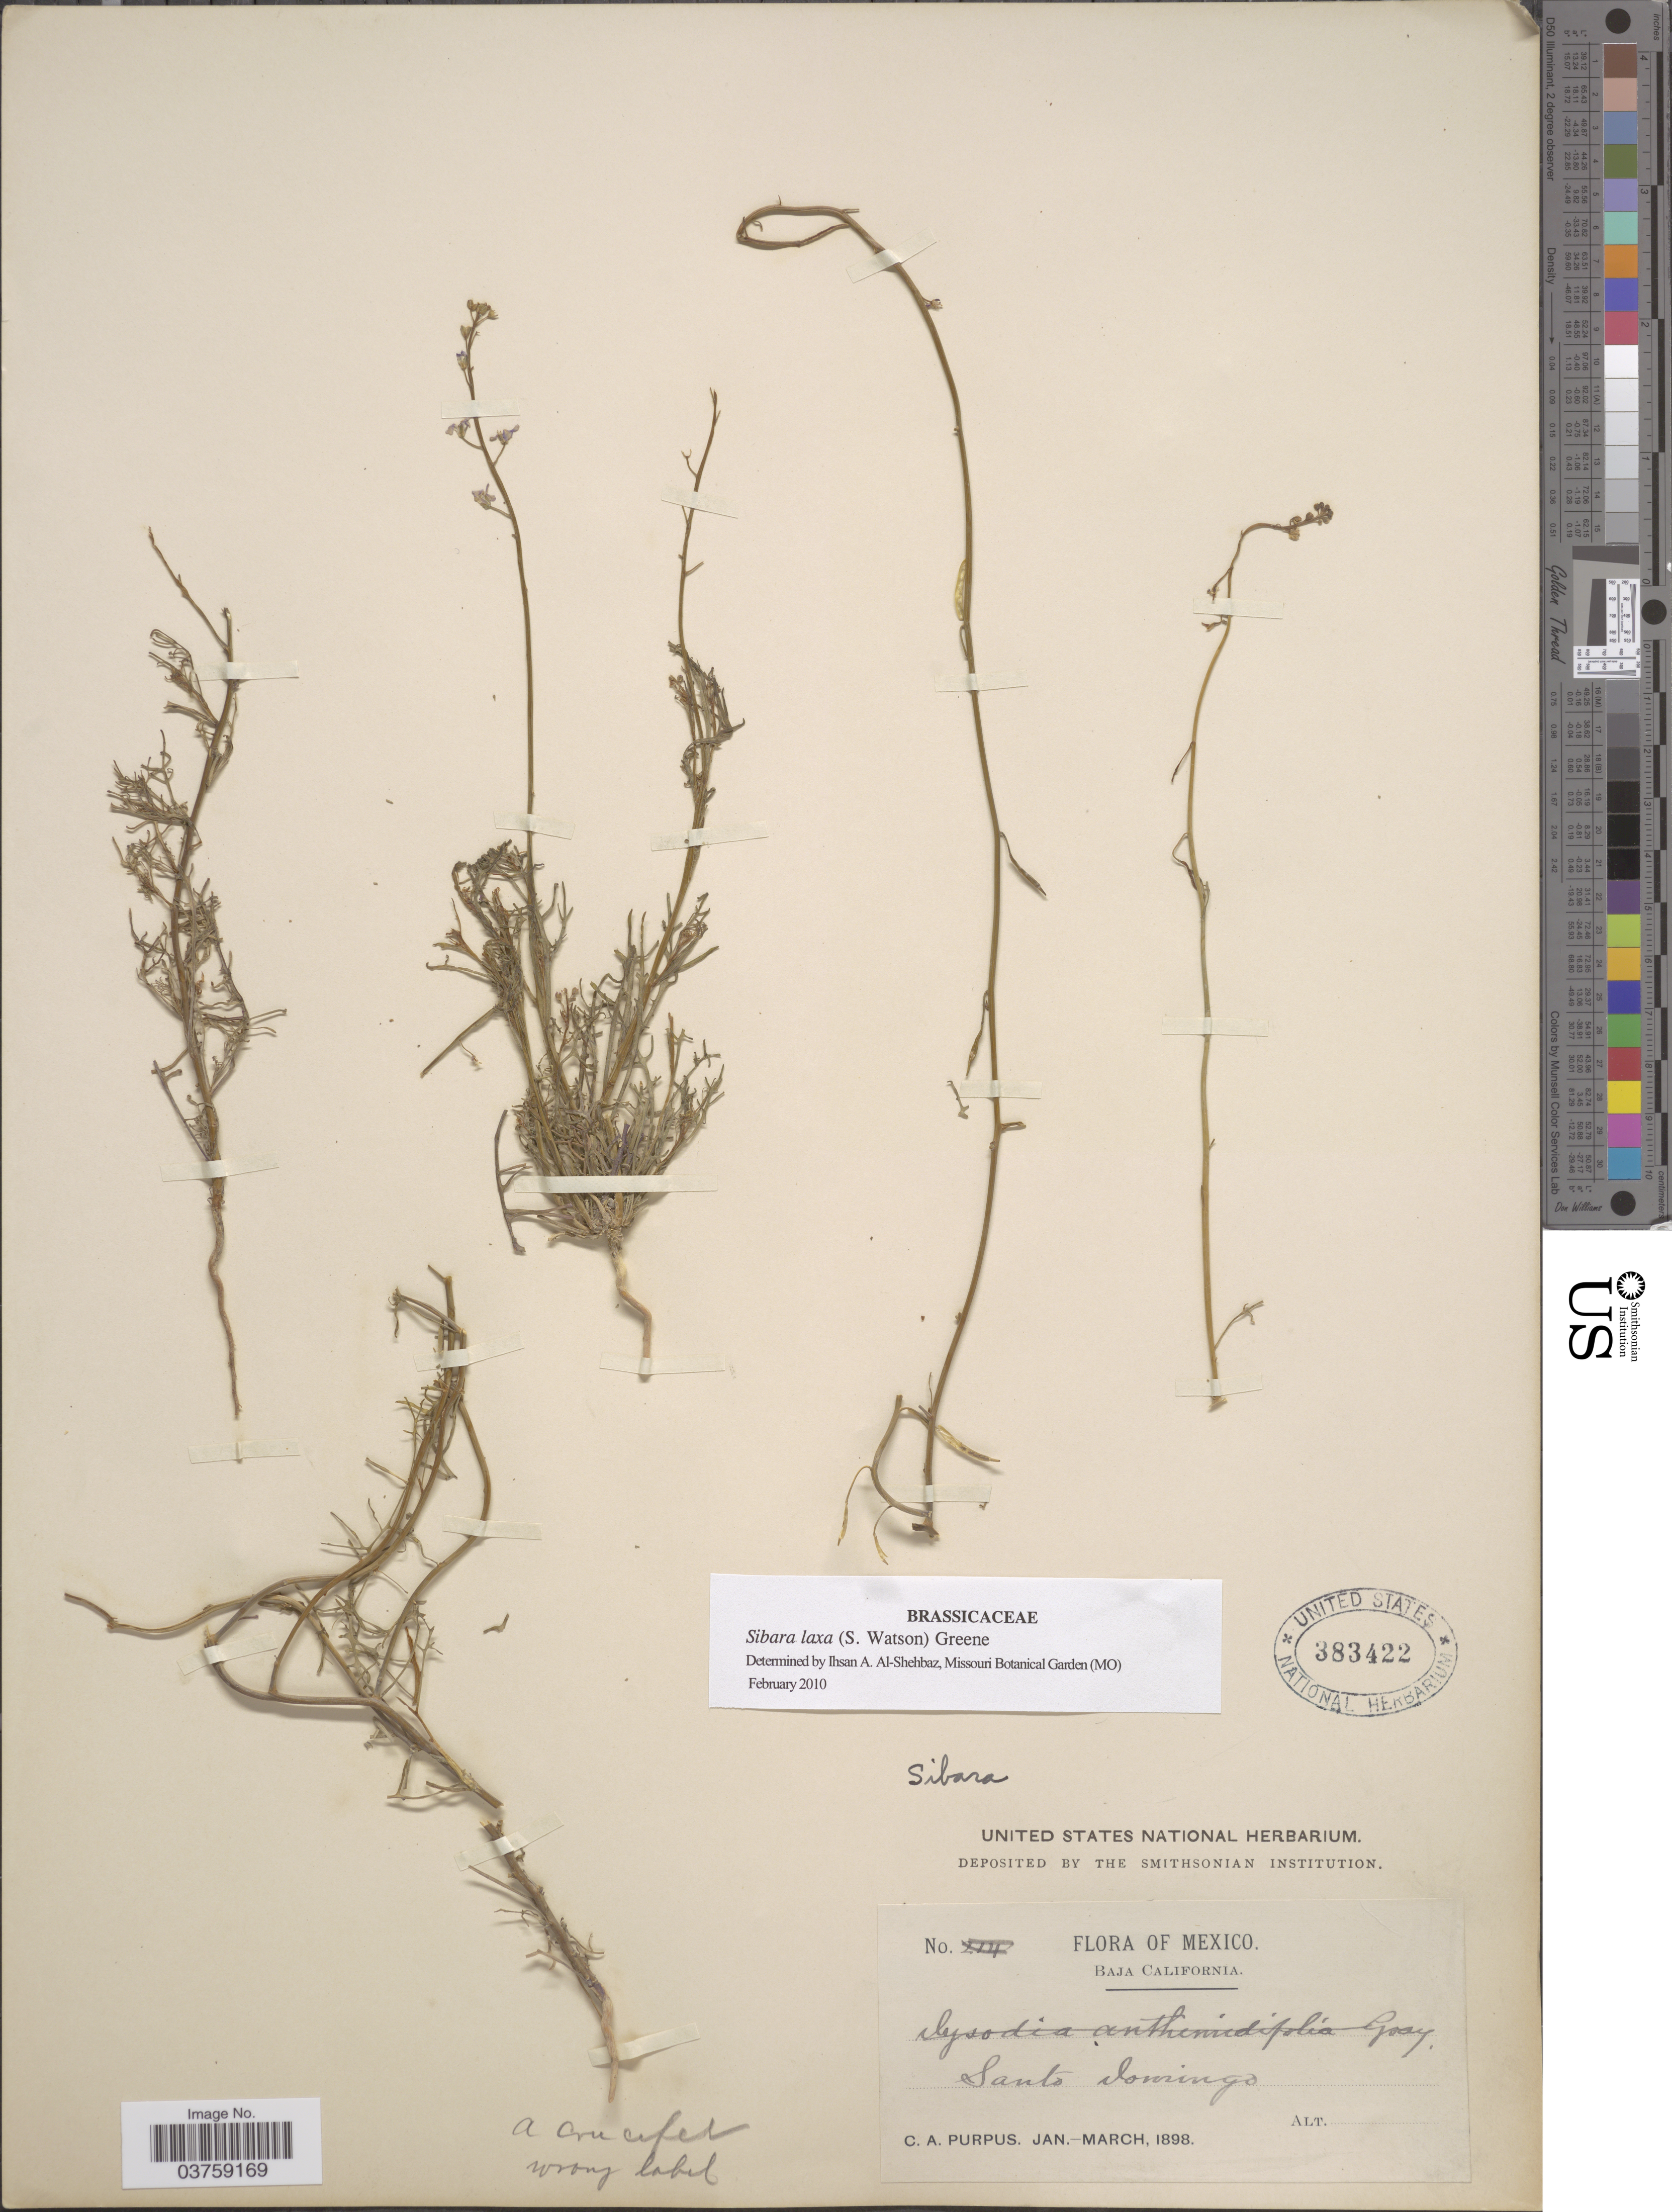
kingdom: Plantae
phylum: Tracheophyta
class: Magnoliopsida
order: Brassicales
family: Brassicaceae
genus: Sibara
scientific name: Sibara laxa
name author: (S. Watson) Greene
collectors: C. A. Purpus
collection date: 1898-01/1898-03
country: Mexico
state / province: Baja California Sur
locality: Santo Domingo.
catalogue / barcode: US 383422